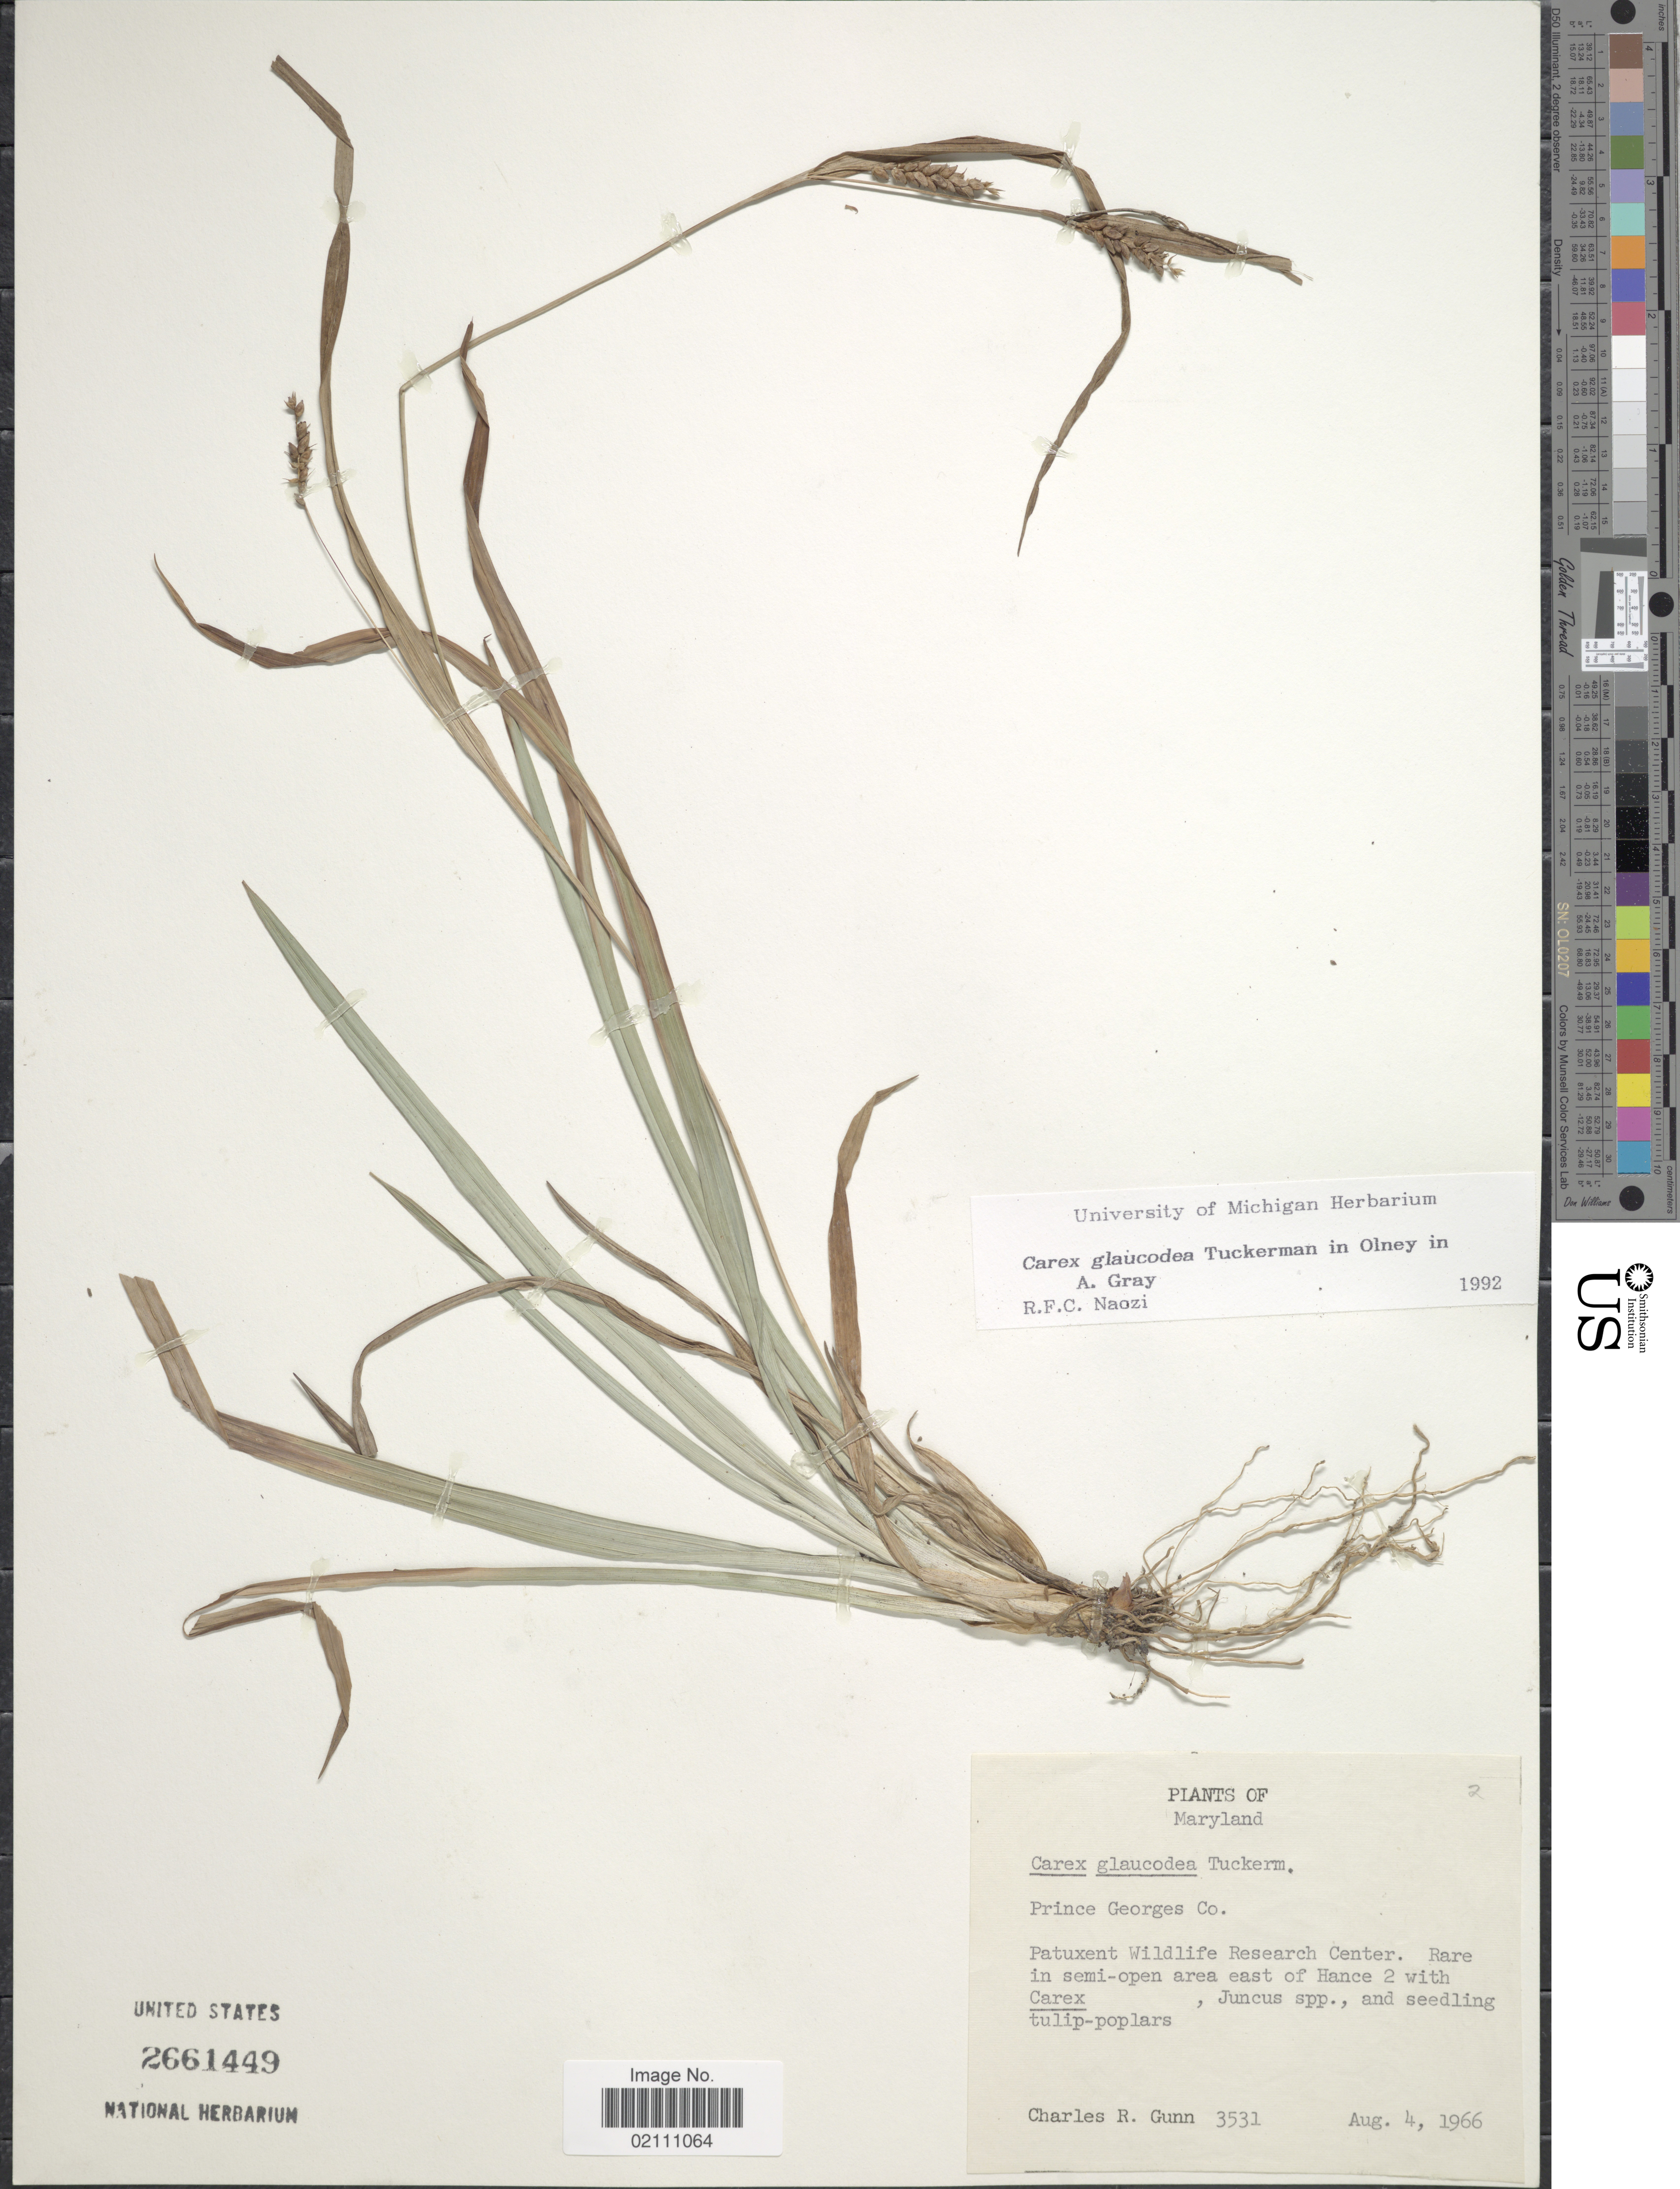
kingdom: Plantae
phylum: Tracheophyta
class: Liliopsida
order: Poales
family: Cyperaceae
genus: Carex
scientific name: Carex glaucodea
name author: Tuck. ex Olney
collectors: C. R. Gunn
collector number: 3531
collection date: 1966-08-04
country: United States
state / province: Maryland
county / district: Prince George's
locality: Maryland, Prince Georges Co., Patuxent Wildlife Research Center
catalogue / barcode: US 2661449